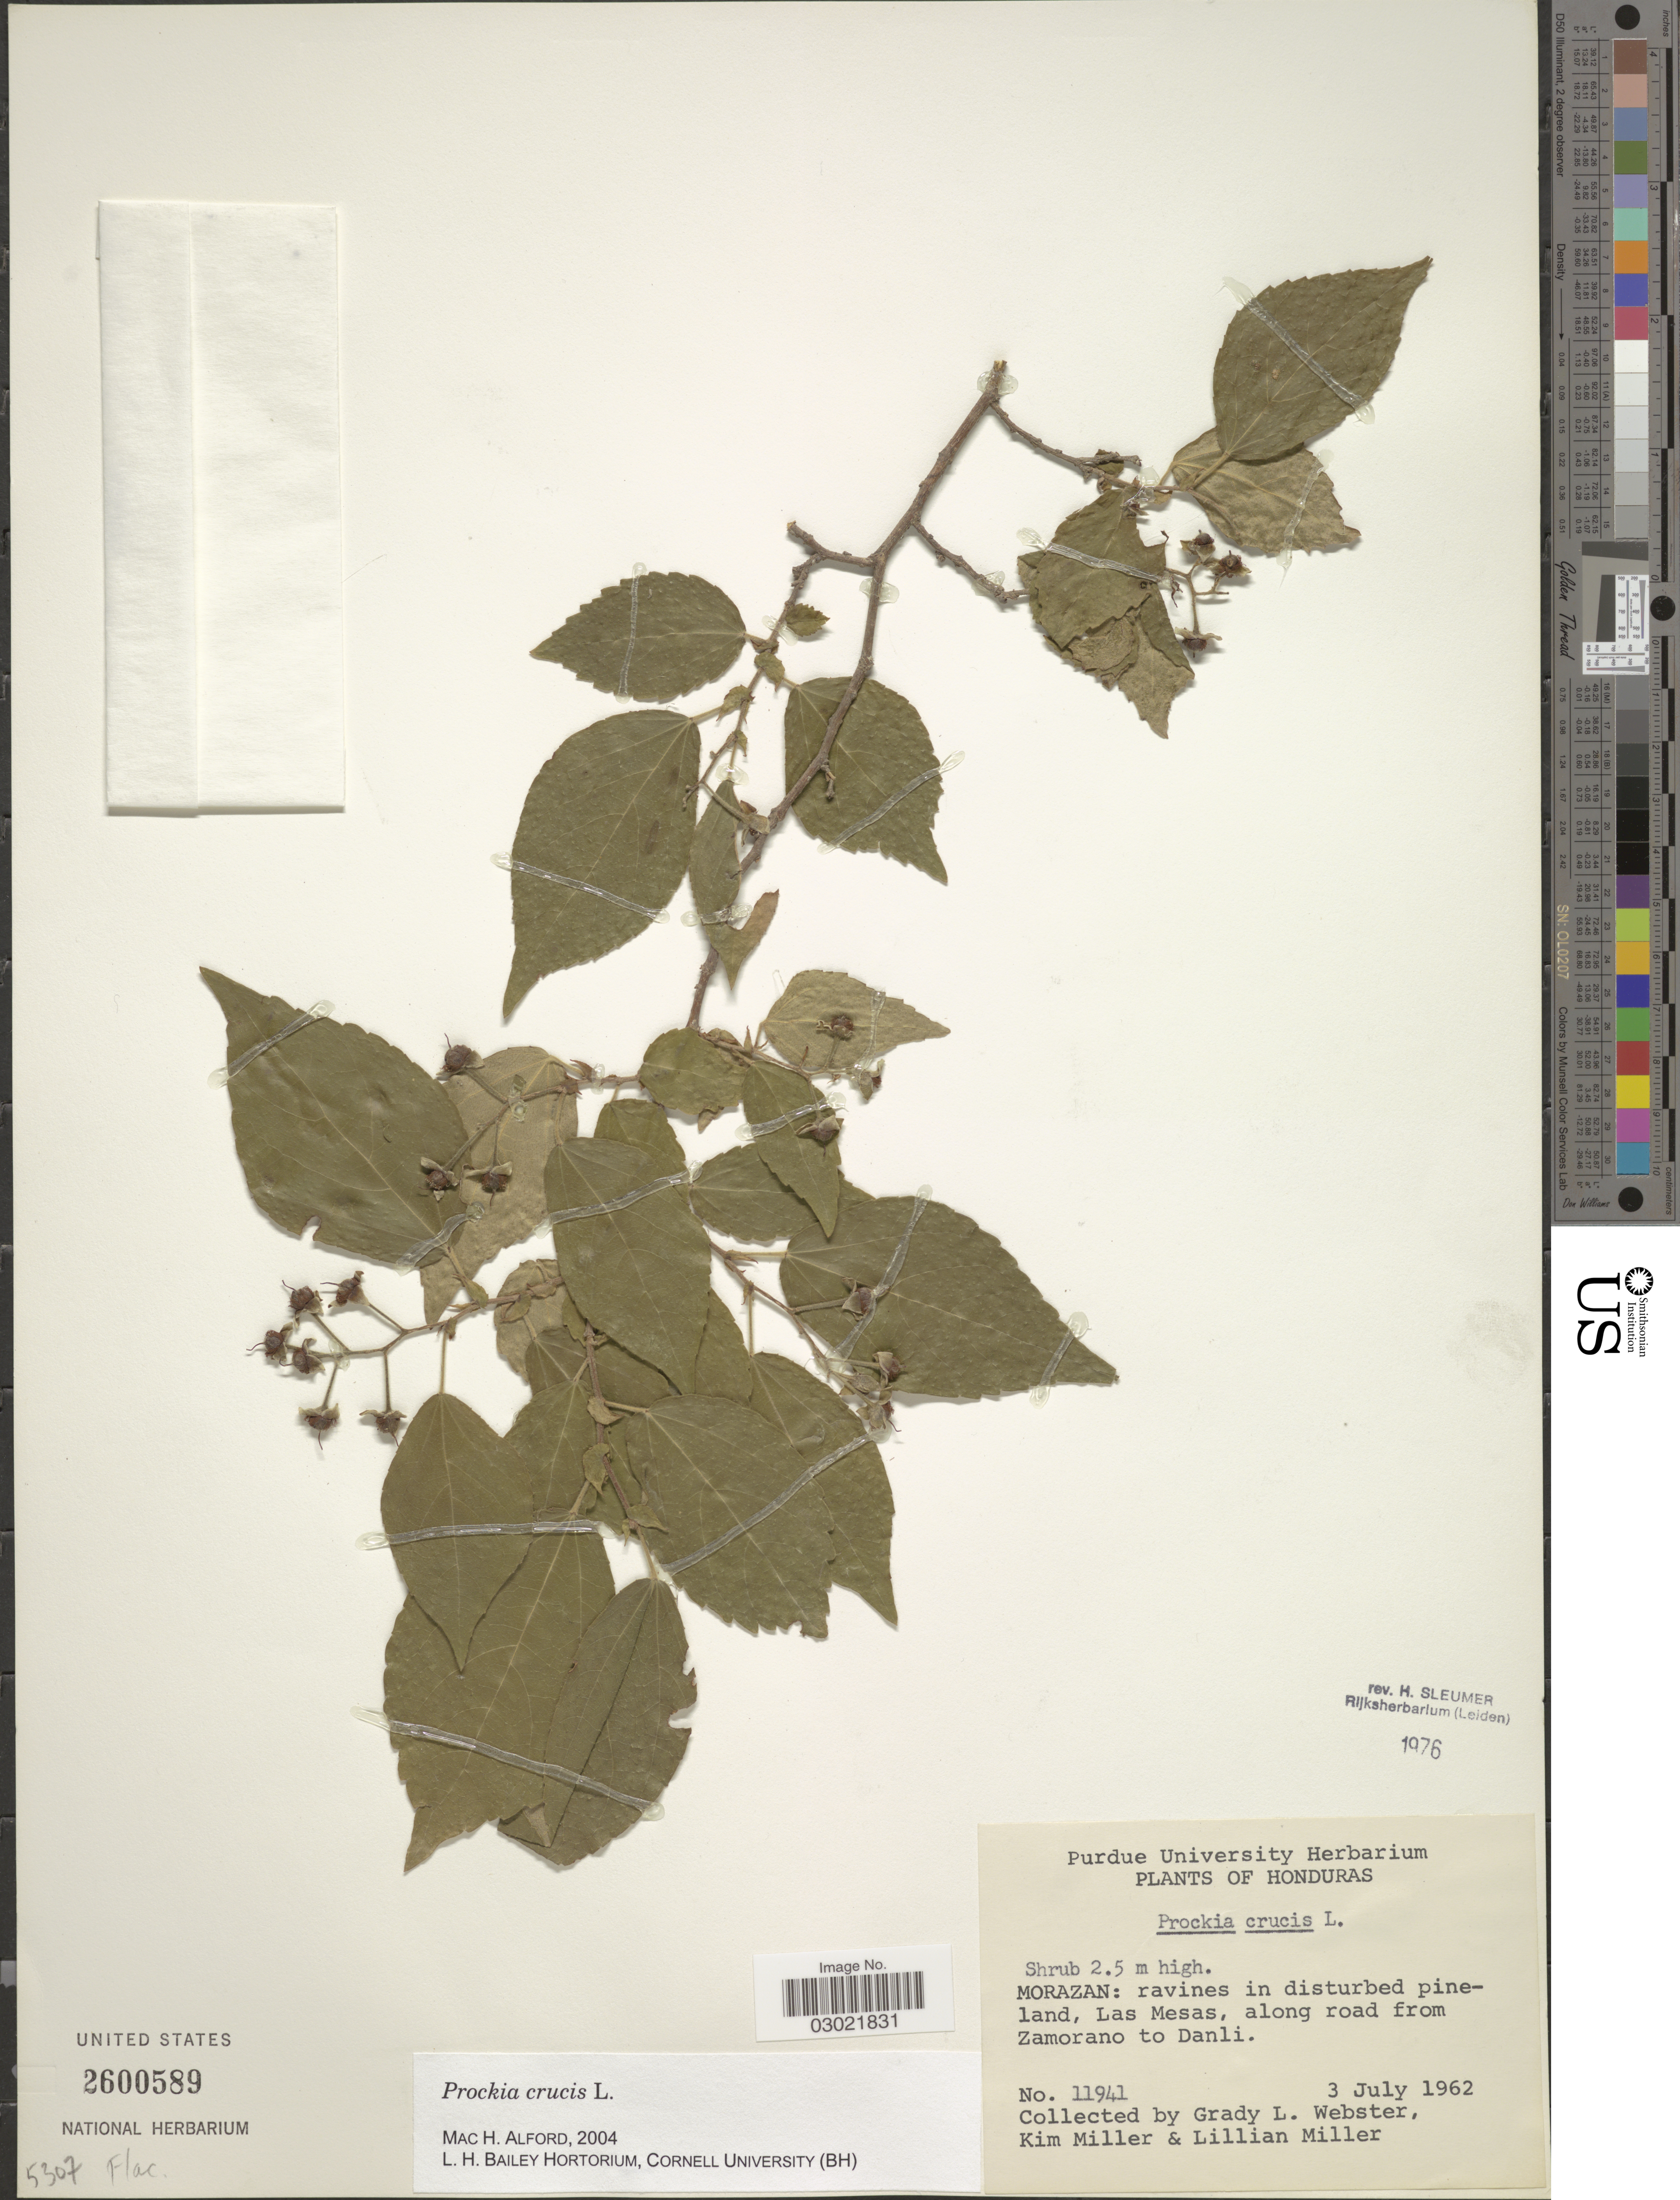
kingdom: Plantae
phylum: Tracheophyta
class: Magnoliopsida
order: Malpighiales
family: Salicaceae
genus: Prockia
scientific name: Prockia crucis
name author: P. Browne ex L.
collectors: G. L. Webster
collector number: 11941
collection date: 1962-07-03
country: El Salvador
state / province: Morazan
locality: Ravines in disturbed pineland, Las Mesas, along road from Zamorano to Danli.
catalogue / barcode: US 2600589